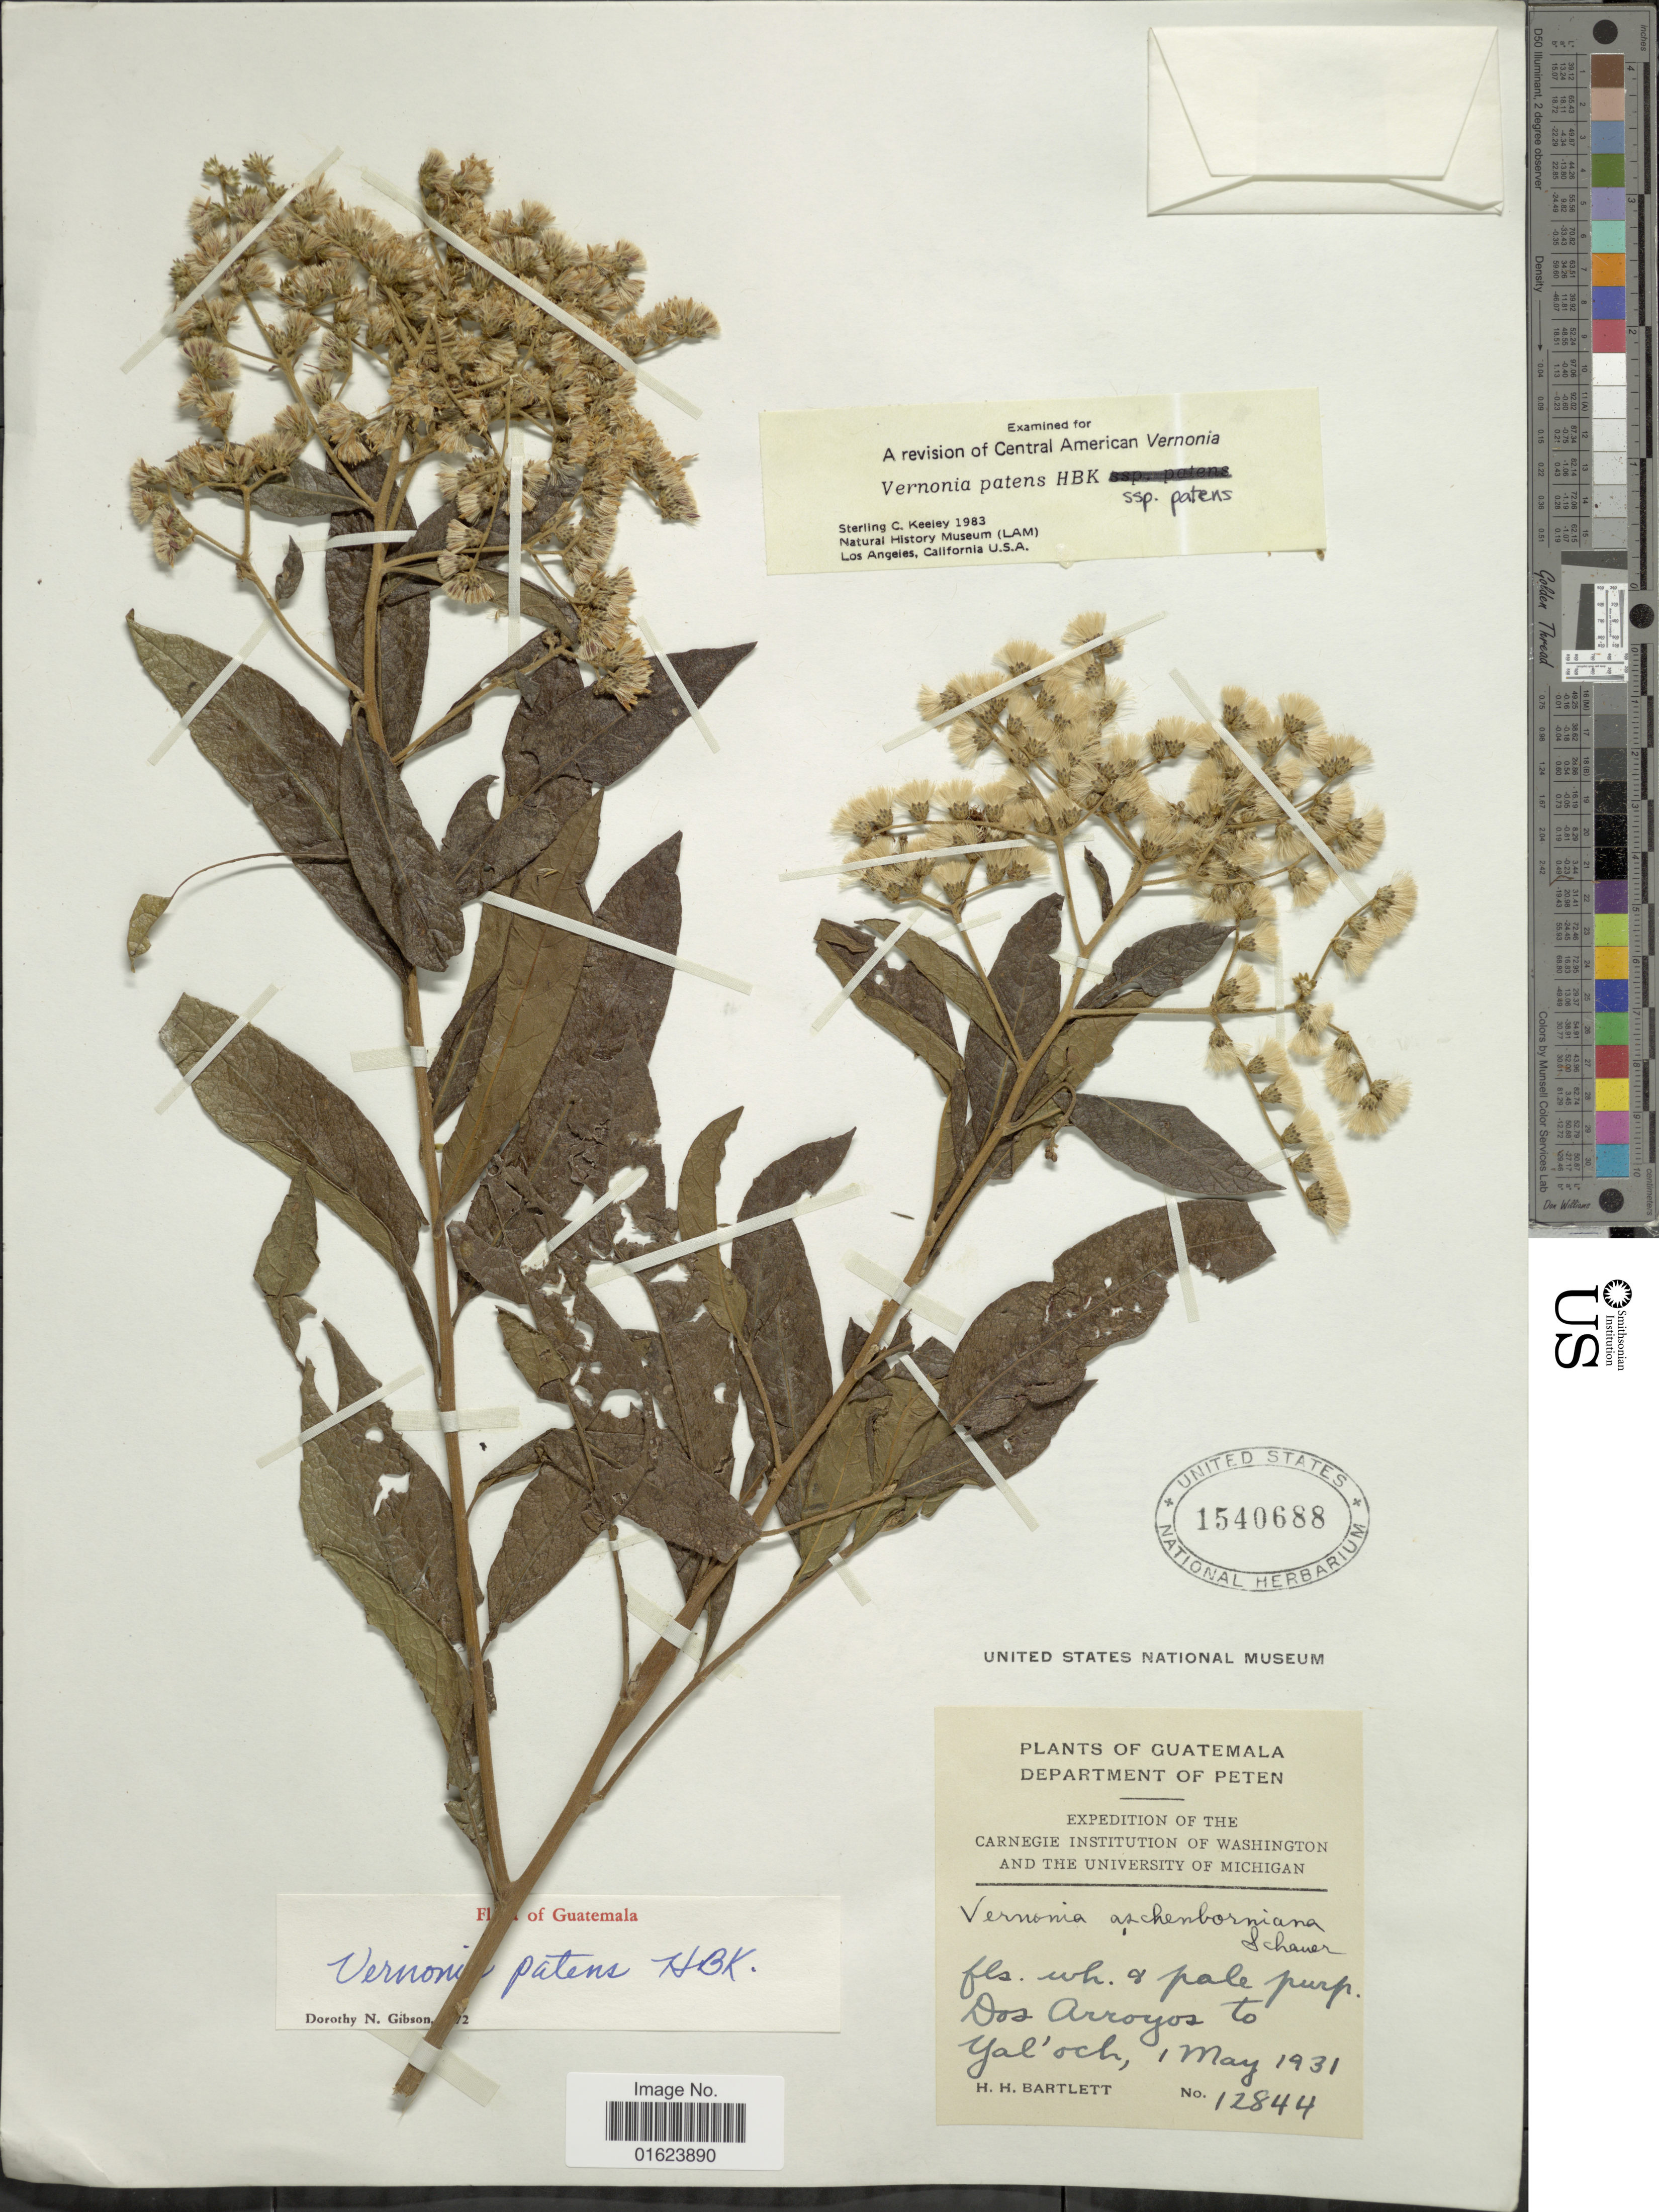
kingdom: Plantae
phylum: Tracheophyta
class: Magnoliopsida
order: Asterales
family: Asteraceae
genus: Vernonanthura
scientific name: Vernonanthura patens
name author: (Kunth) H. Rob.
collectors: H. H. Bartlett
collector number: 12844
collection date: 1931-05-01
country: Guatemala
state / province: El Petén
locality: Department of Peten. Dos Arroyos to Yal'och.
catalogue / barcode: US 1540688